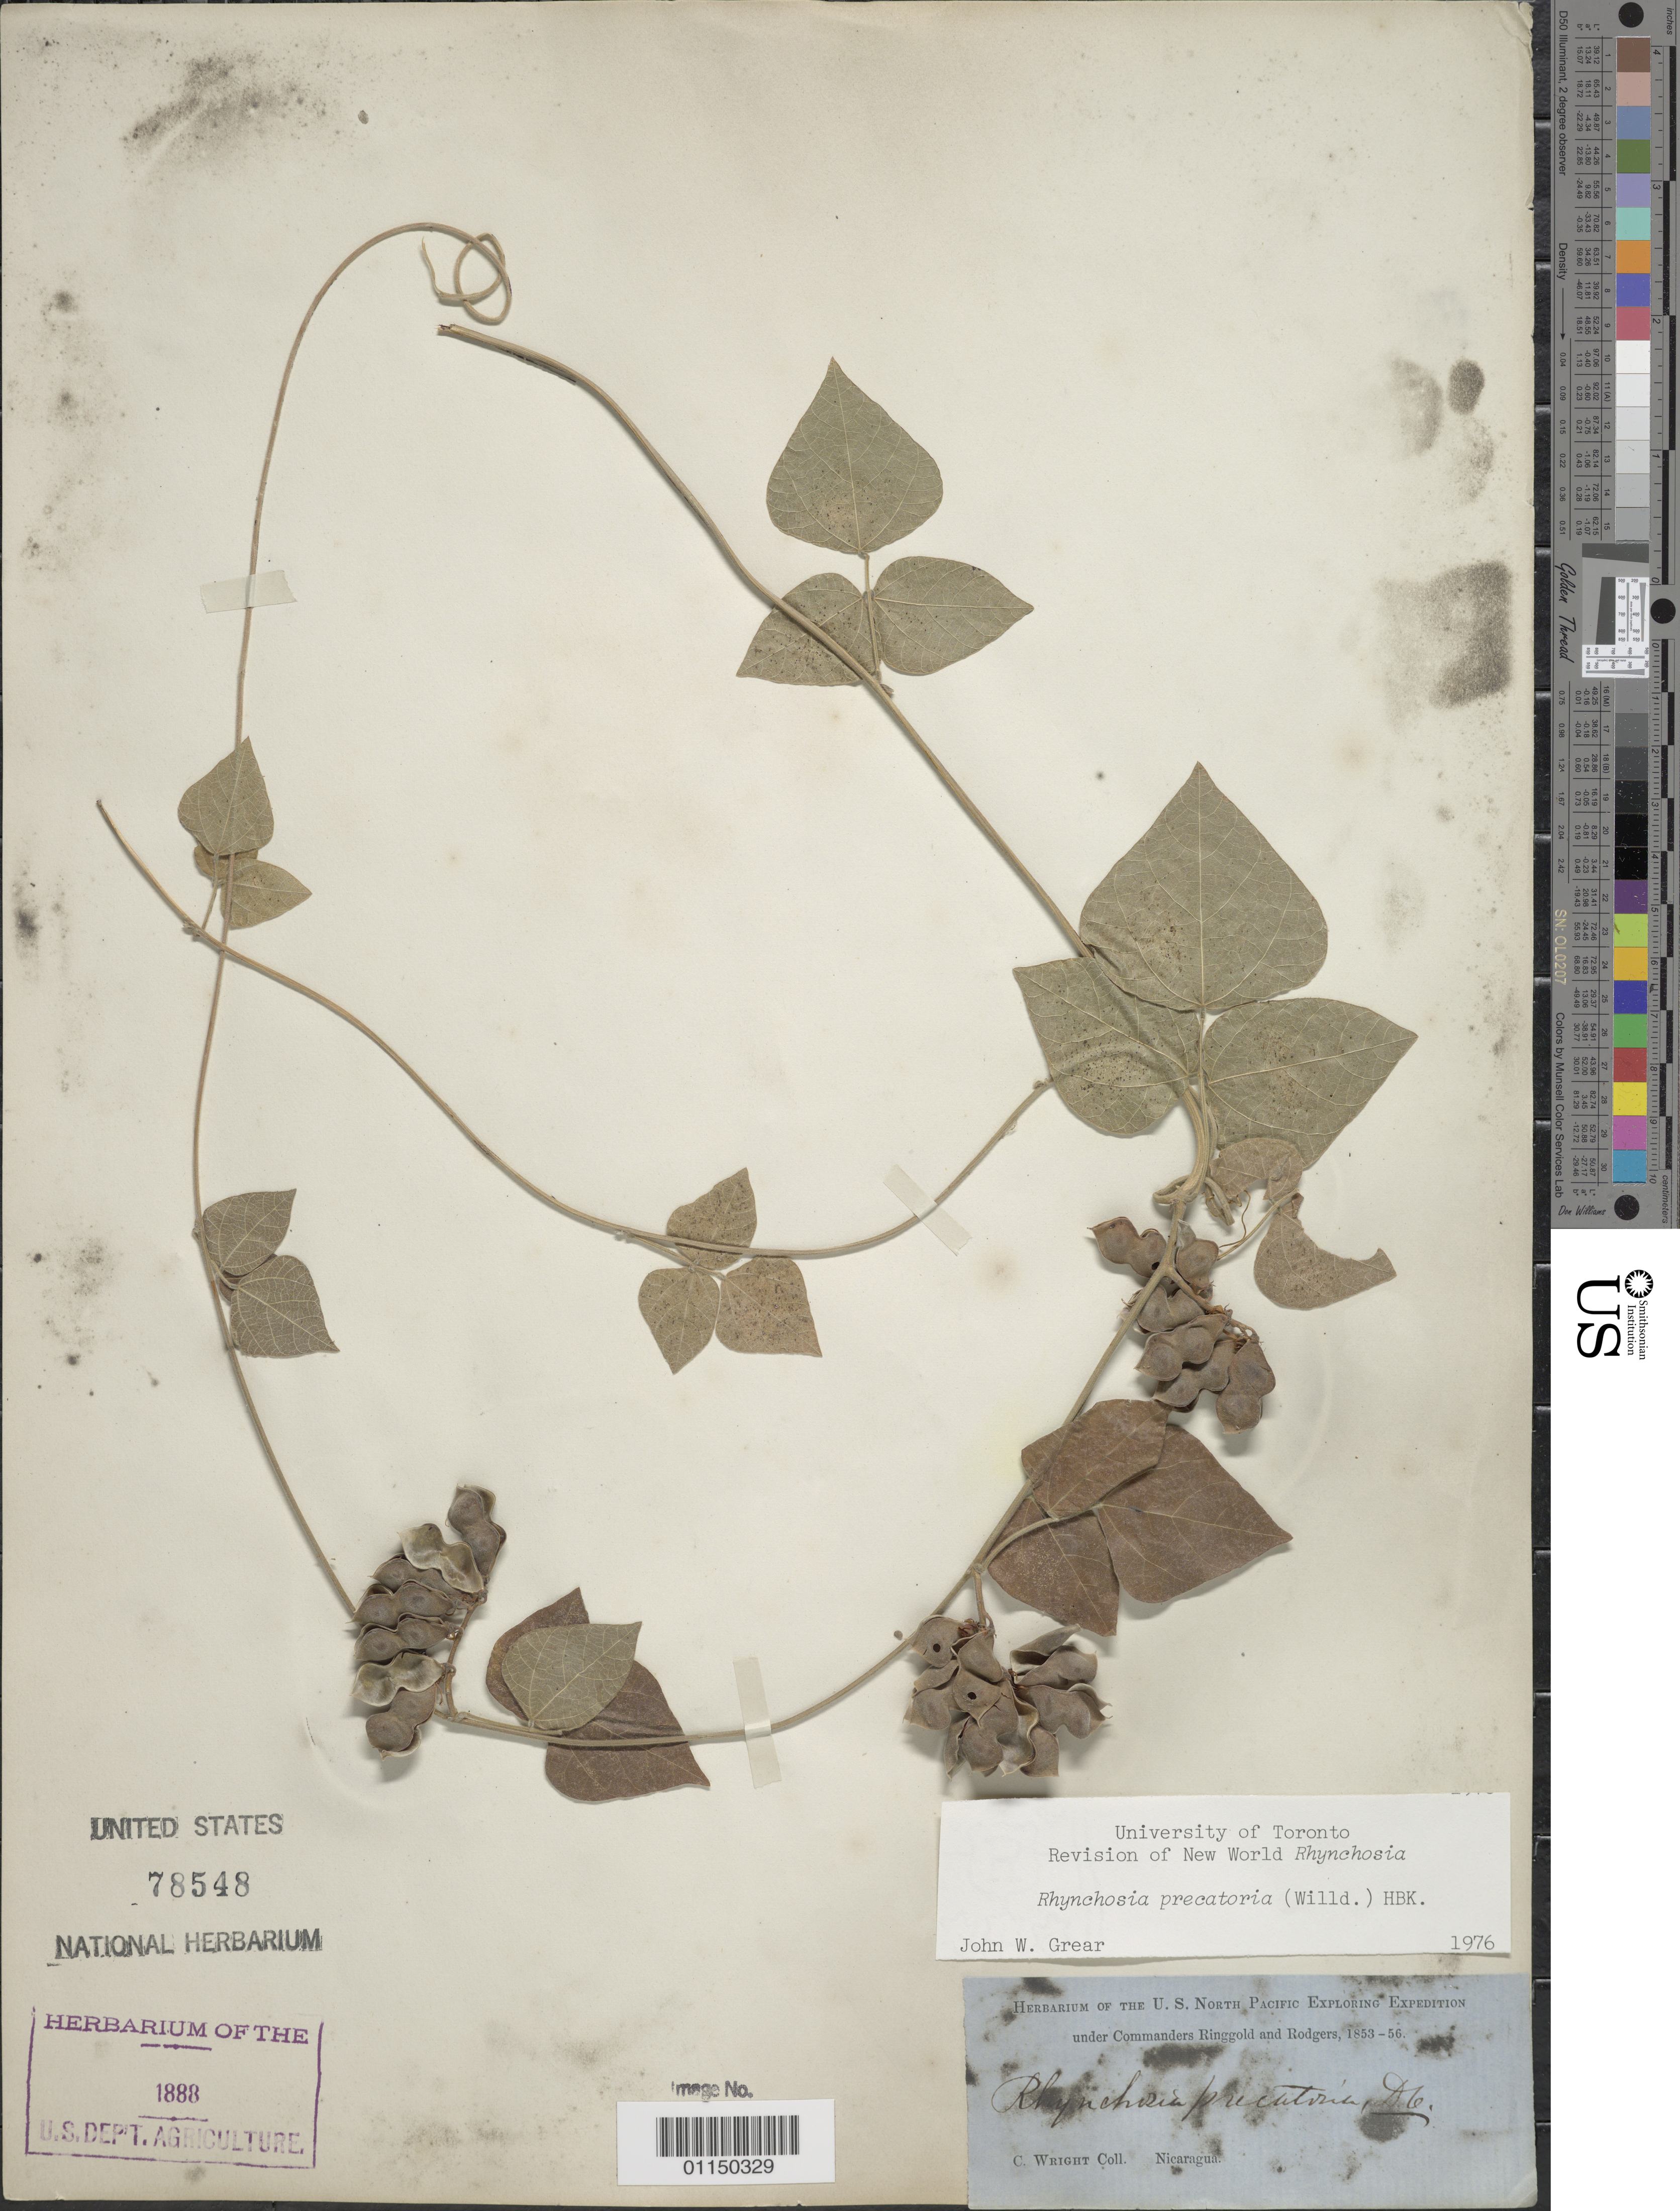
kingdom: Plantae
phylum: Tracheophyta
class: Magnoliopsida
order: Fabales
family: Fabaceae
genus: Rhynchosia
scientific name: Rhynchosia precatoria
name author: (Willd.) DC.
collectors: C. Wright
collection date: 1853/1856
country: Nicaragua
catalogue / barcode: US 78548